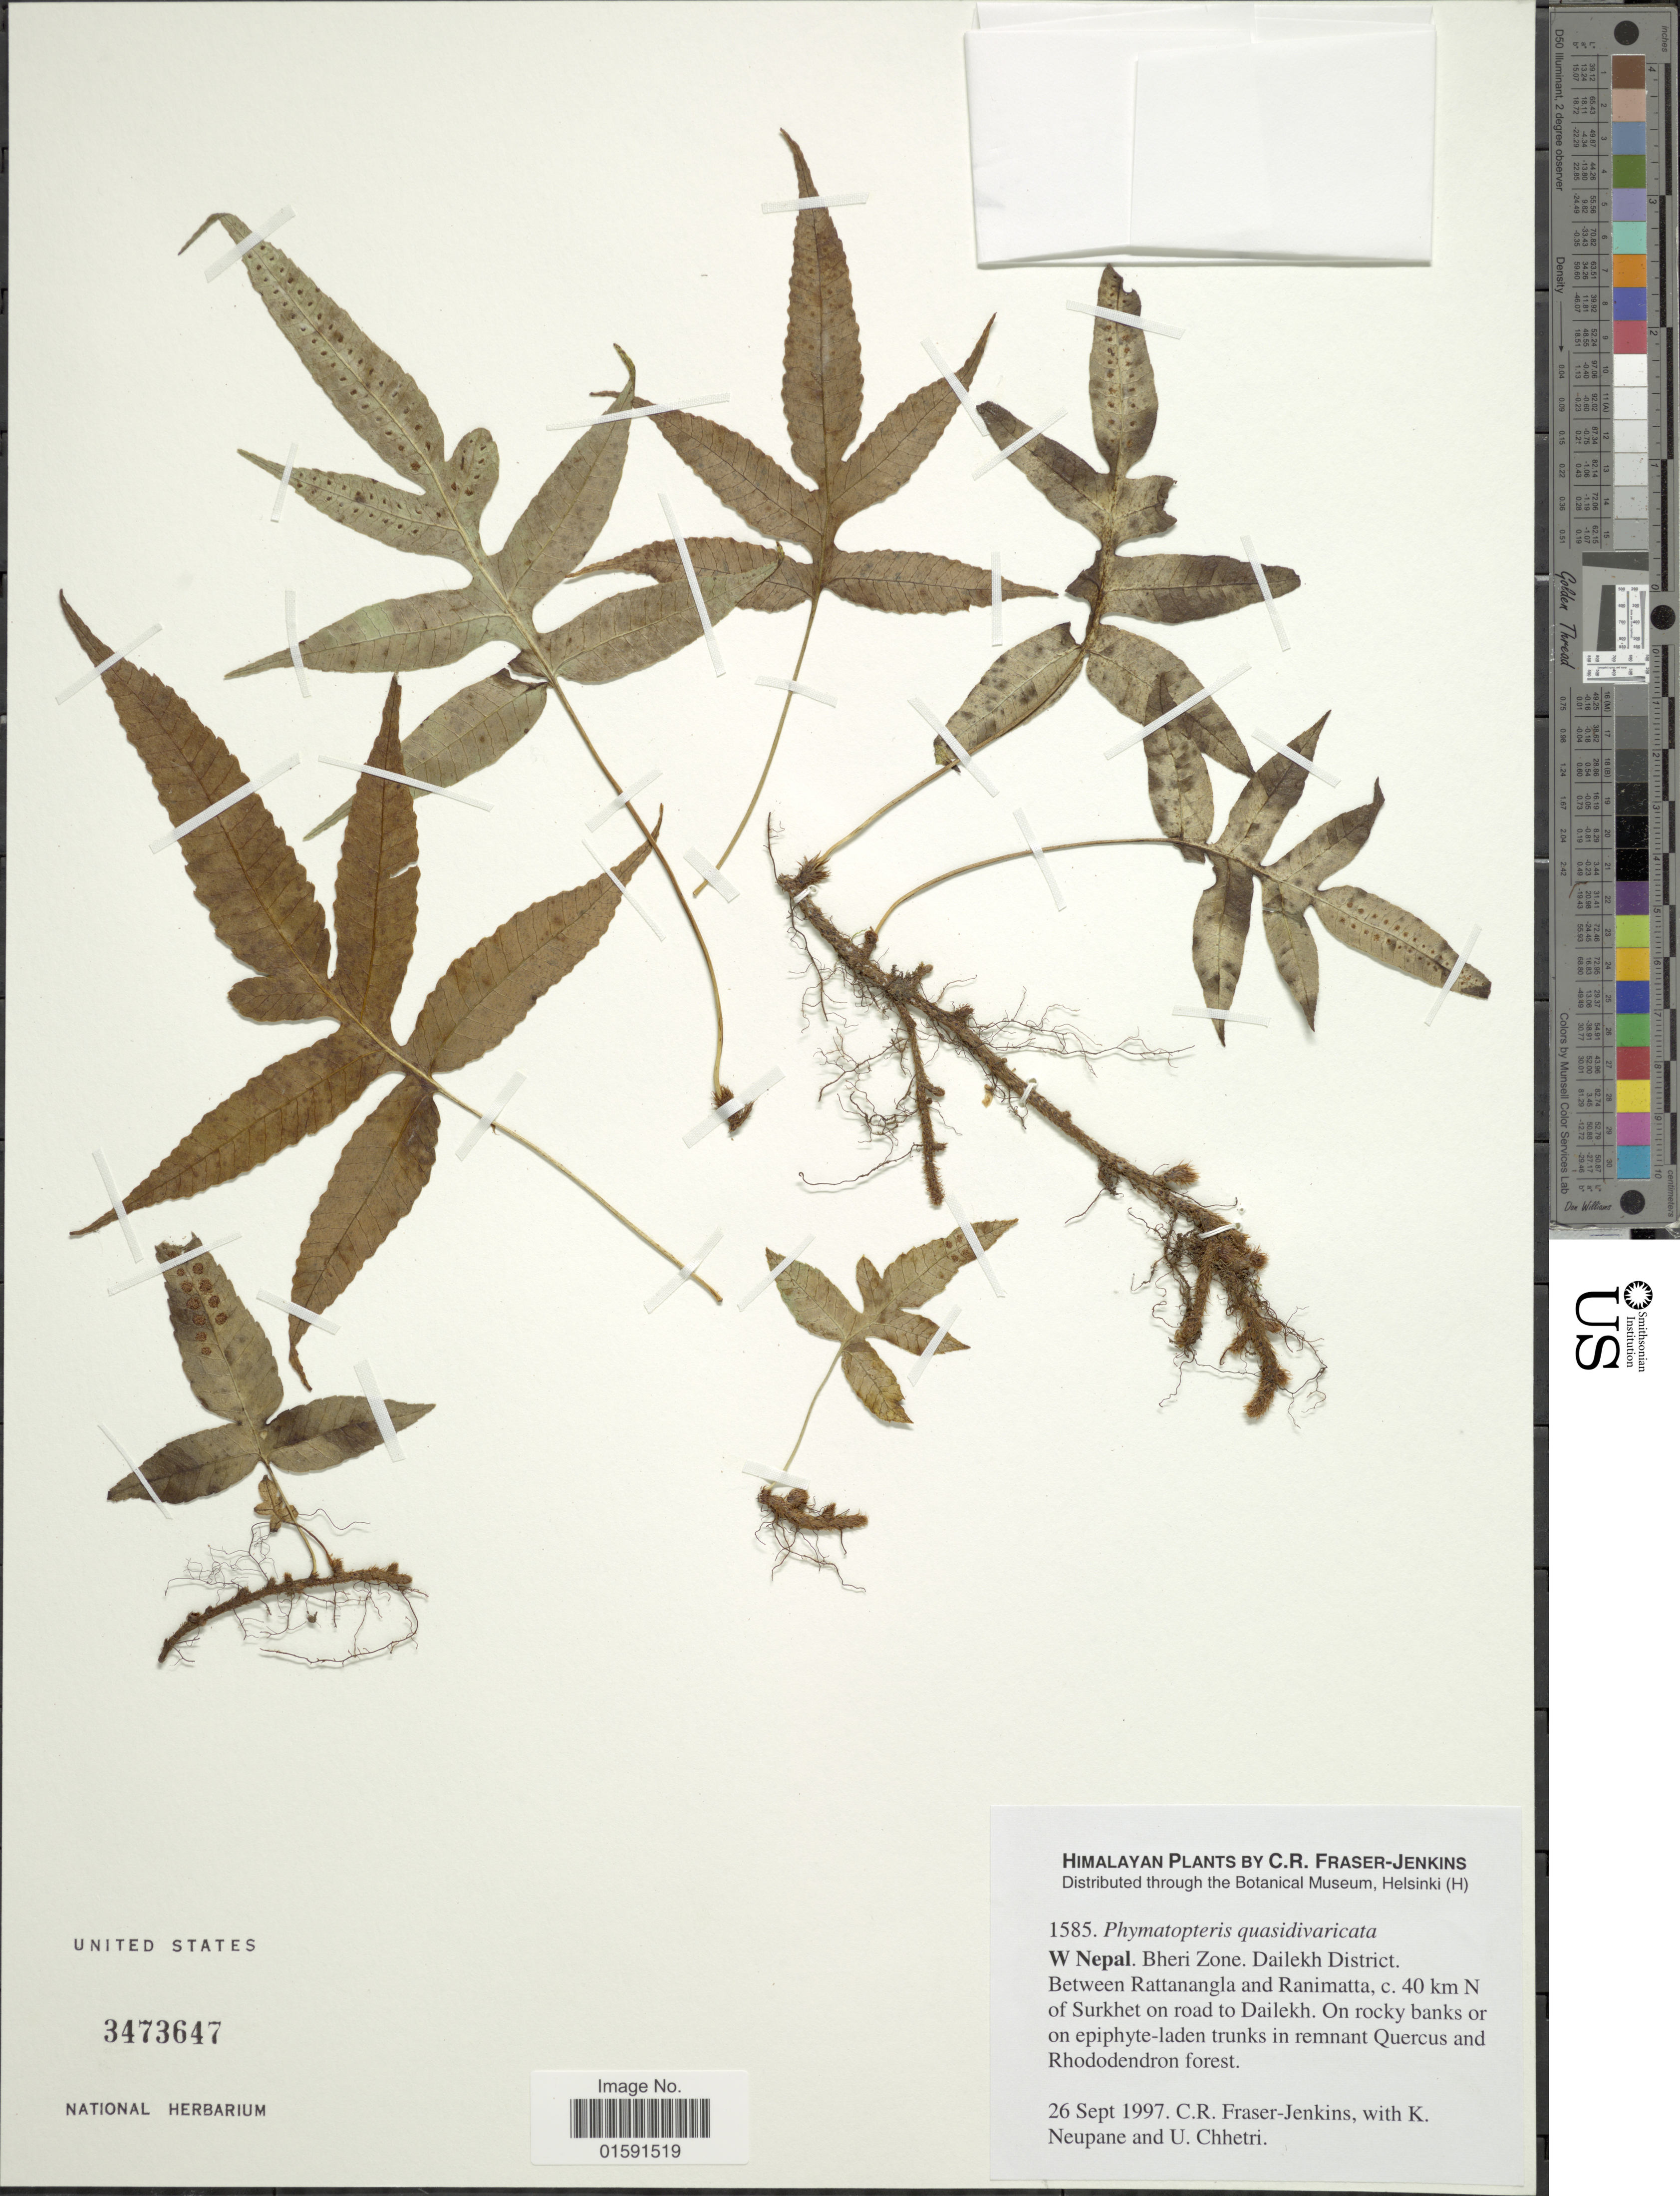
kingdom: Plantae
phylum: Tracheophyta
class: Polypodiopsida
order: Polypodiales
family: Polypodiaceae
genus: Selliguea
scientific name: Selliguea stracheyi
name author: (Ching) S. L. Yu et al.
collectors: C. R. Fraser-Jenkins, K. Neupane & U. Chhetri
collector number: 1585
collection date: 1997-09-26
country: Nepal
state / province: Bheri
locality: W Nepal. Bheri Zone. Dailekh District. Between Rattanangla and Ranimatta, 40 km N of Surkhet on road to Dailekh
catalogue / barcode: US 3473647